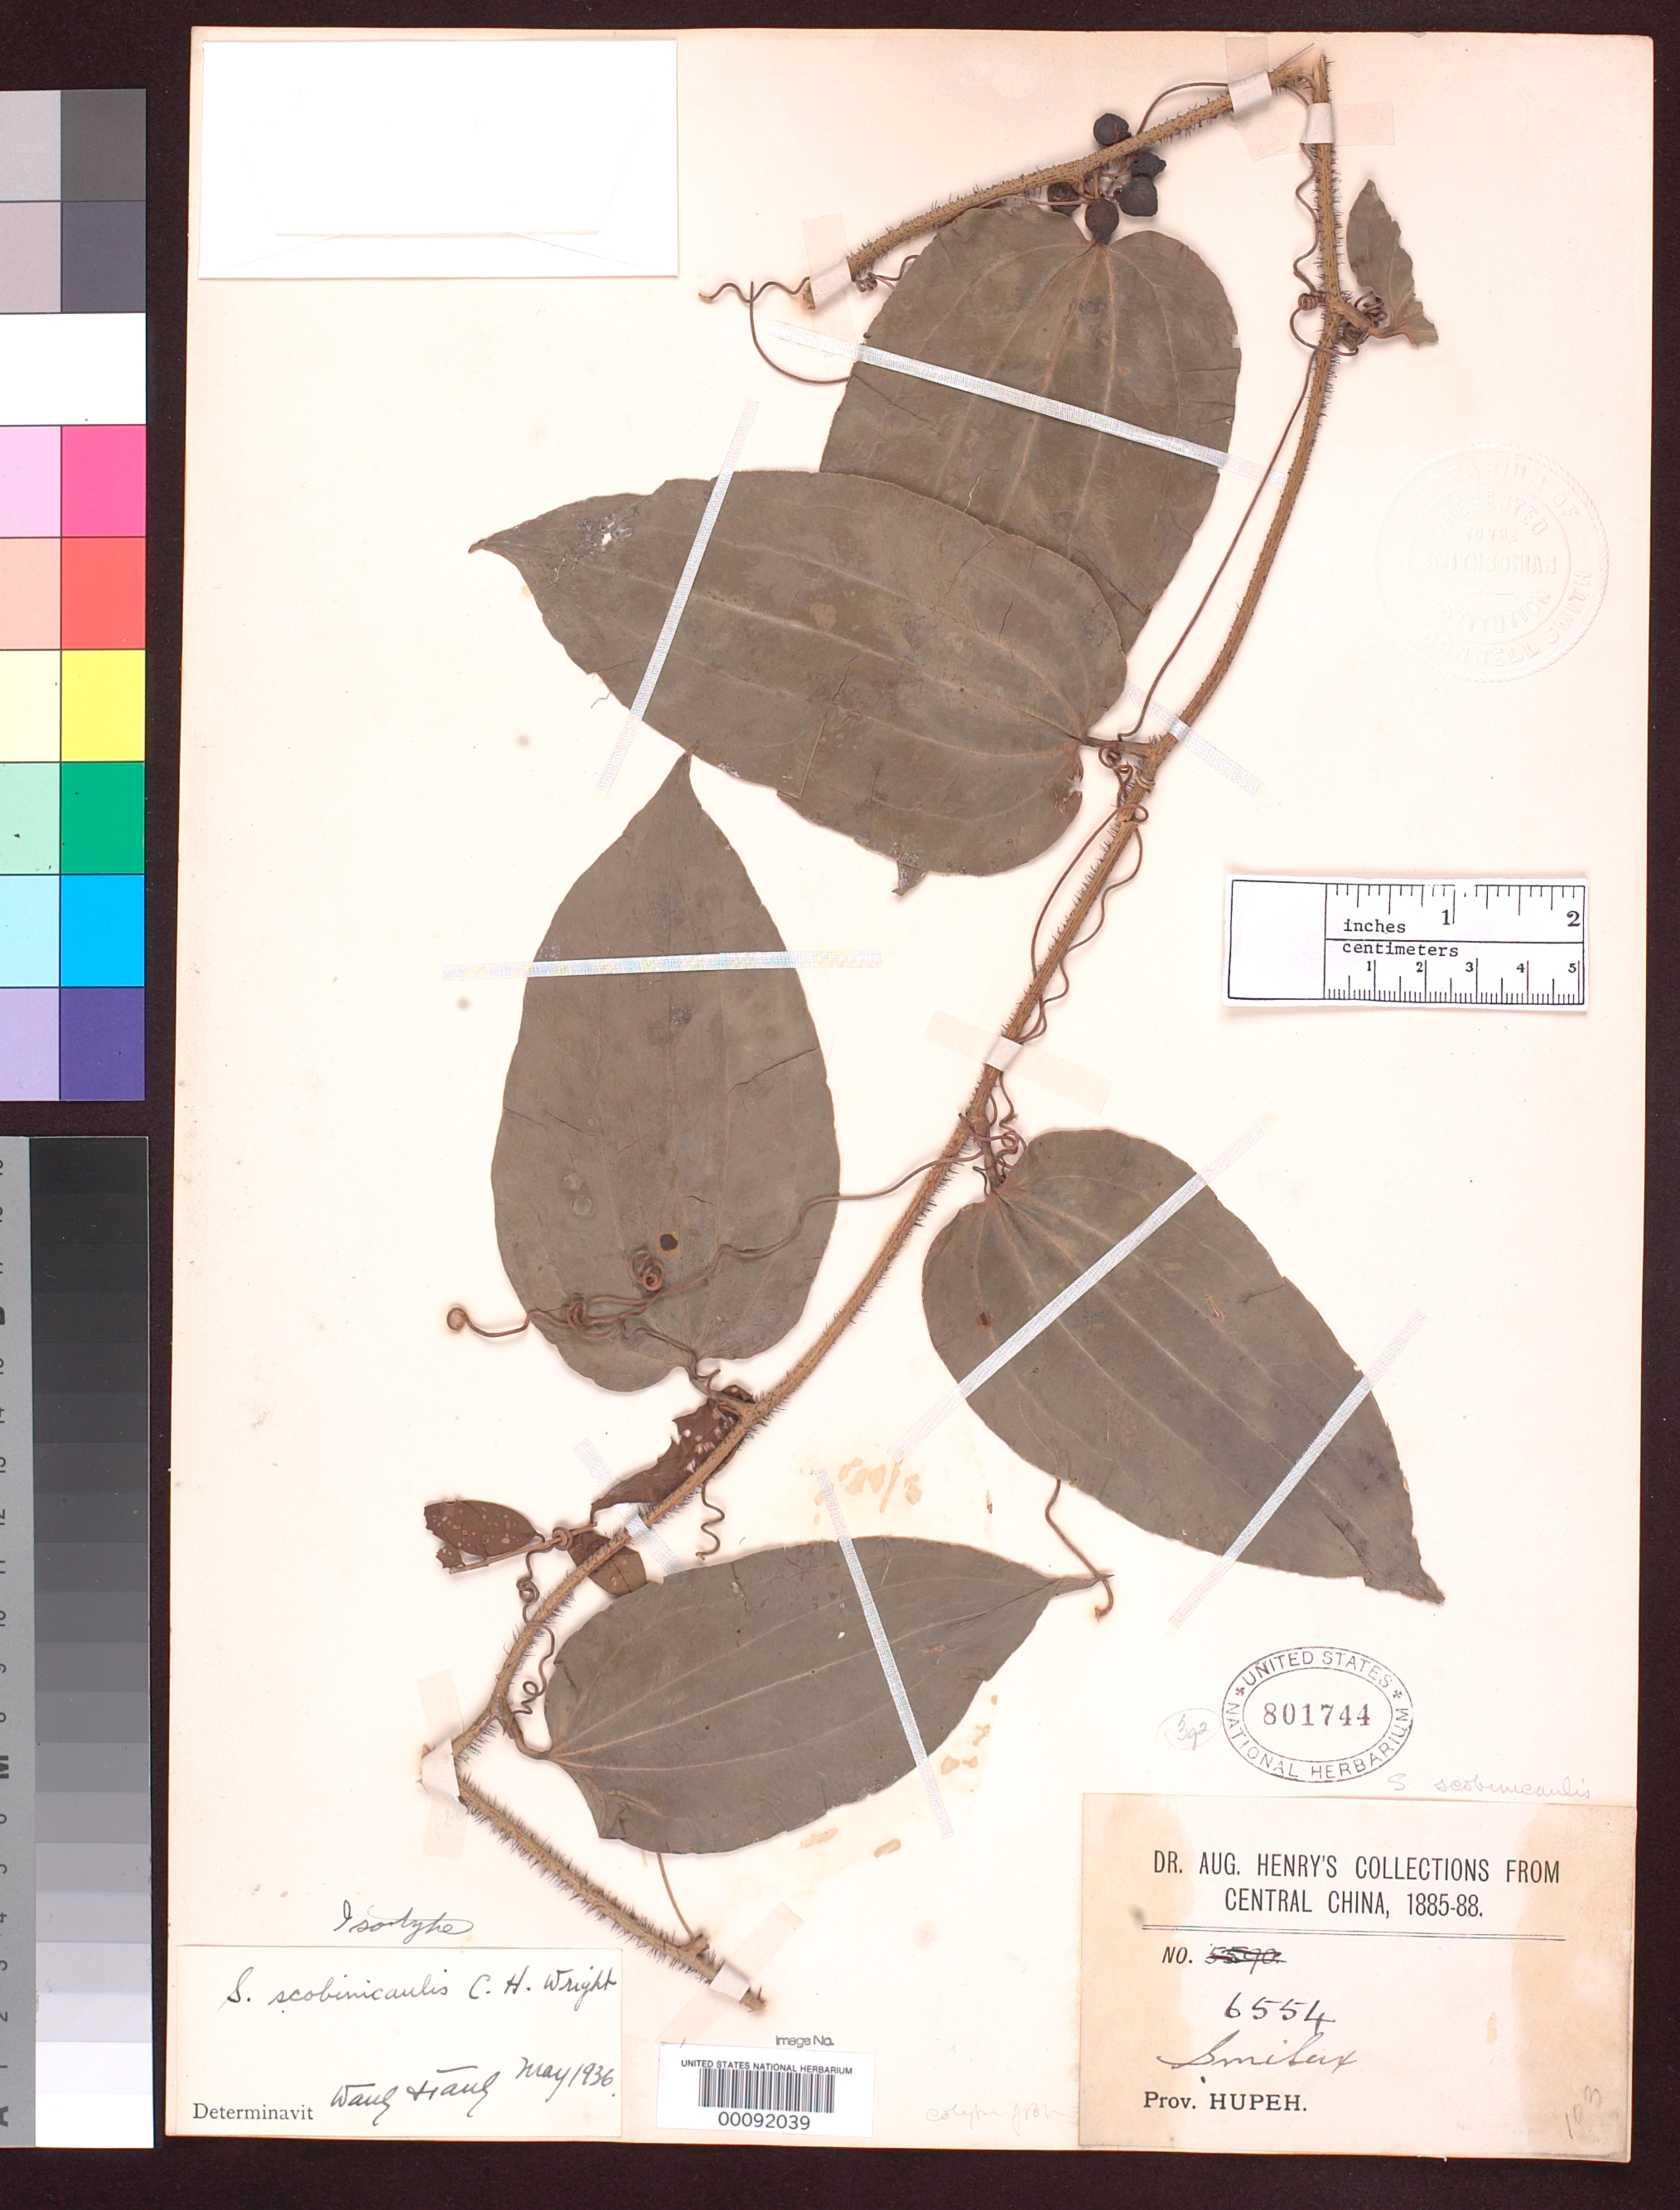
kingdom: Plantae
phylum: Tracheophyta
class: Liliopsida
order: Liliales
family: Smilacaceae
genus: Smilax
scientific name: Smilax scobinicaulis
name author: C.H. Wright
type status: Isotype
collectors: A. Henry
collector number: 6554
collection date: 1885/1888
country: China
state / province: Hubei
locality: Central China. Prov. Hupeh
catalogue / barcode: US 801744